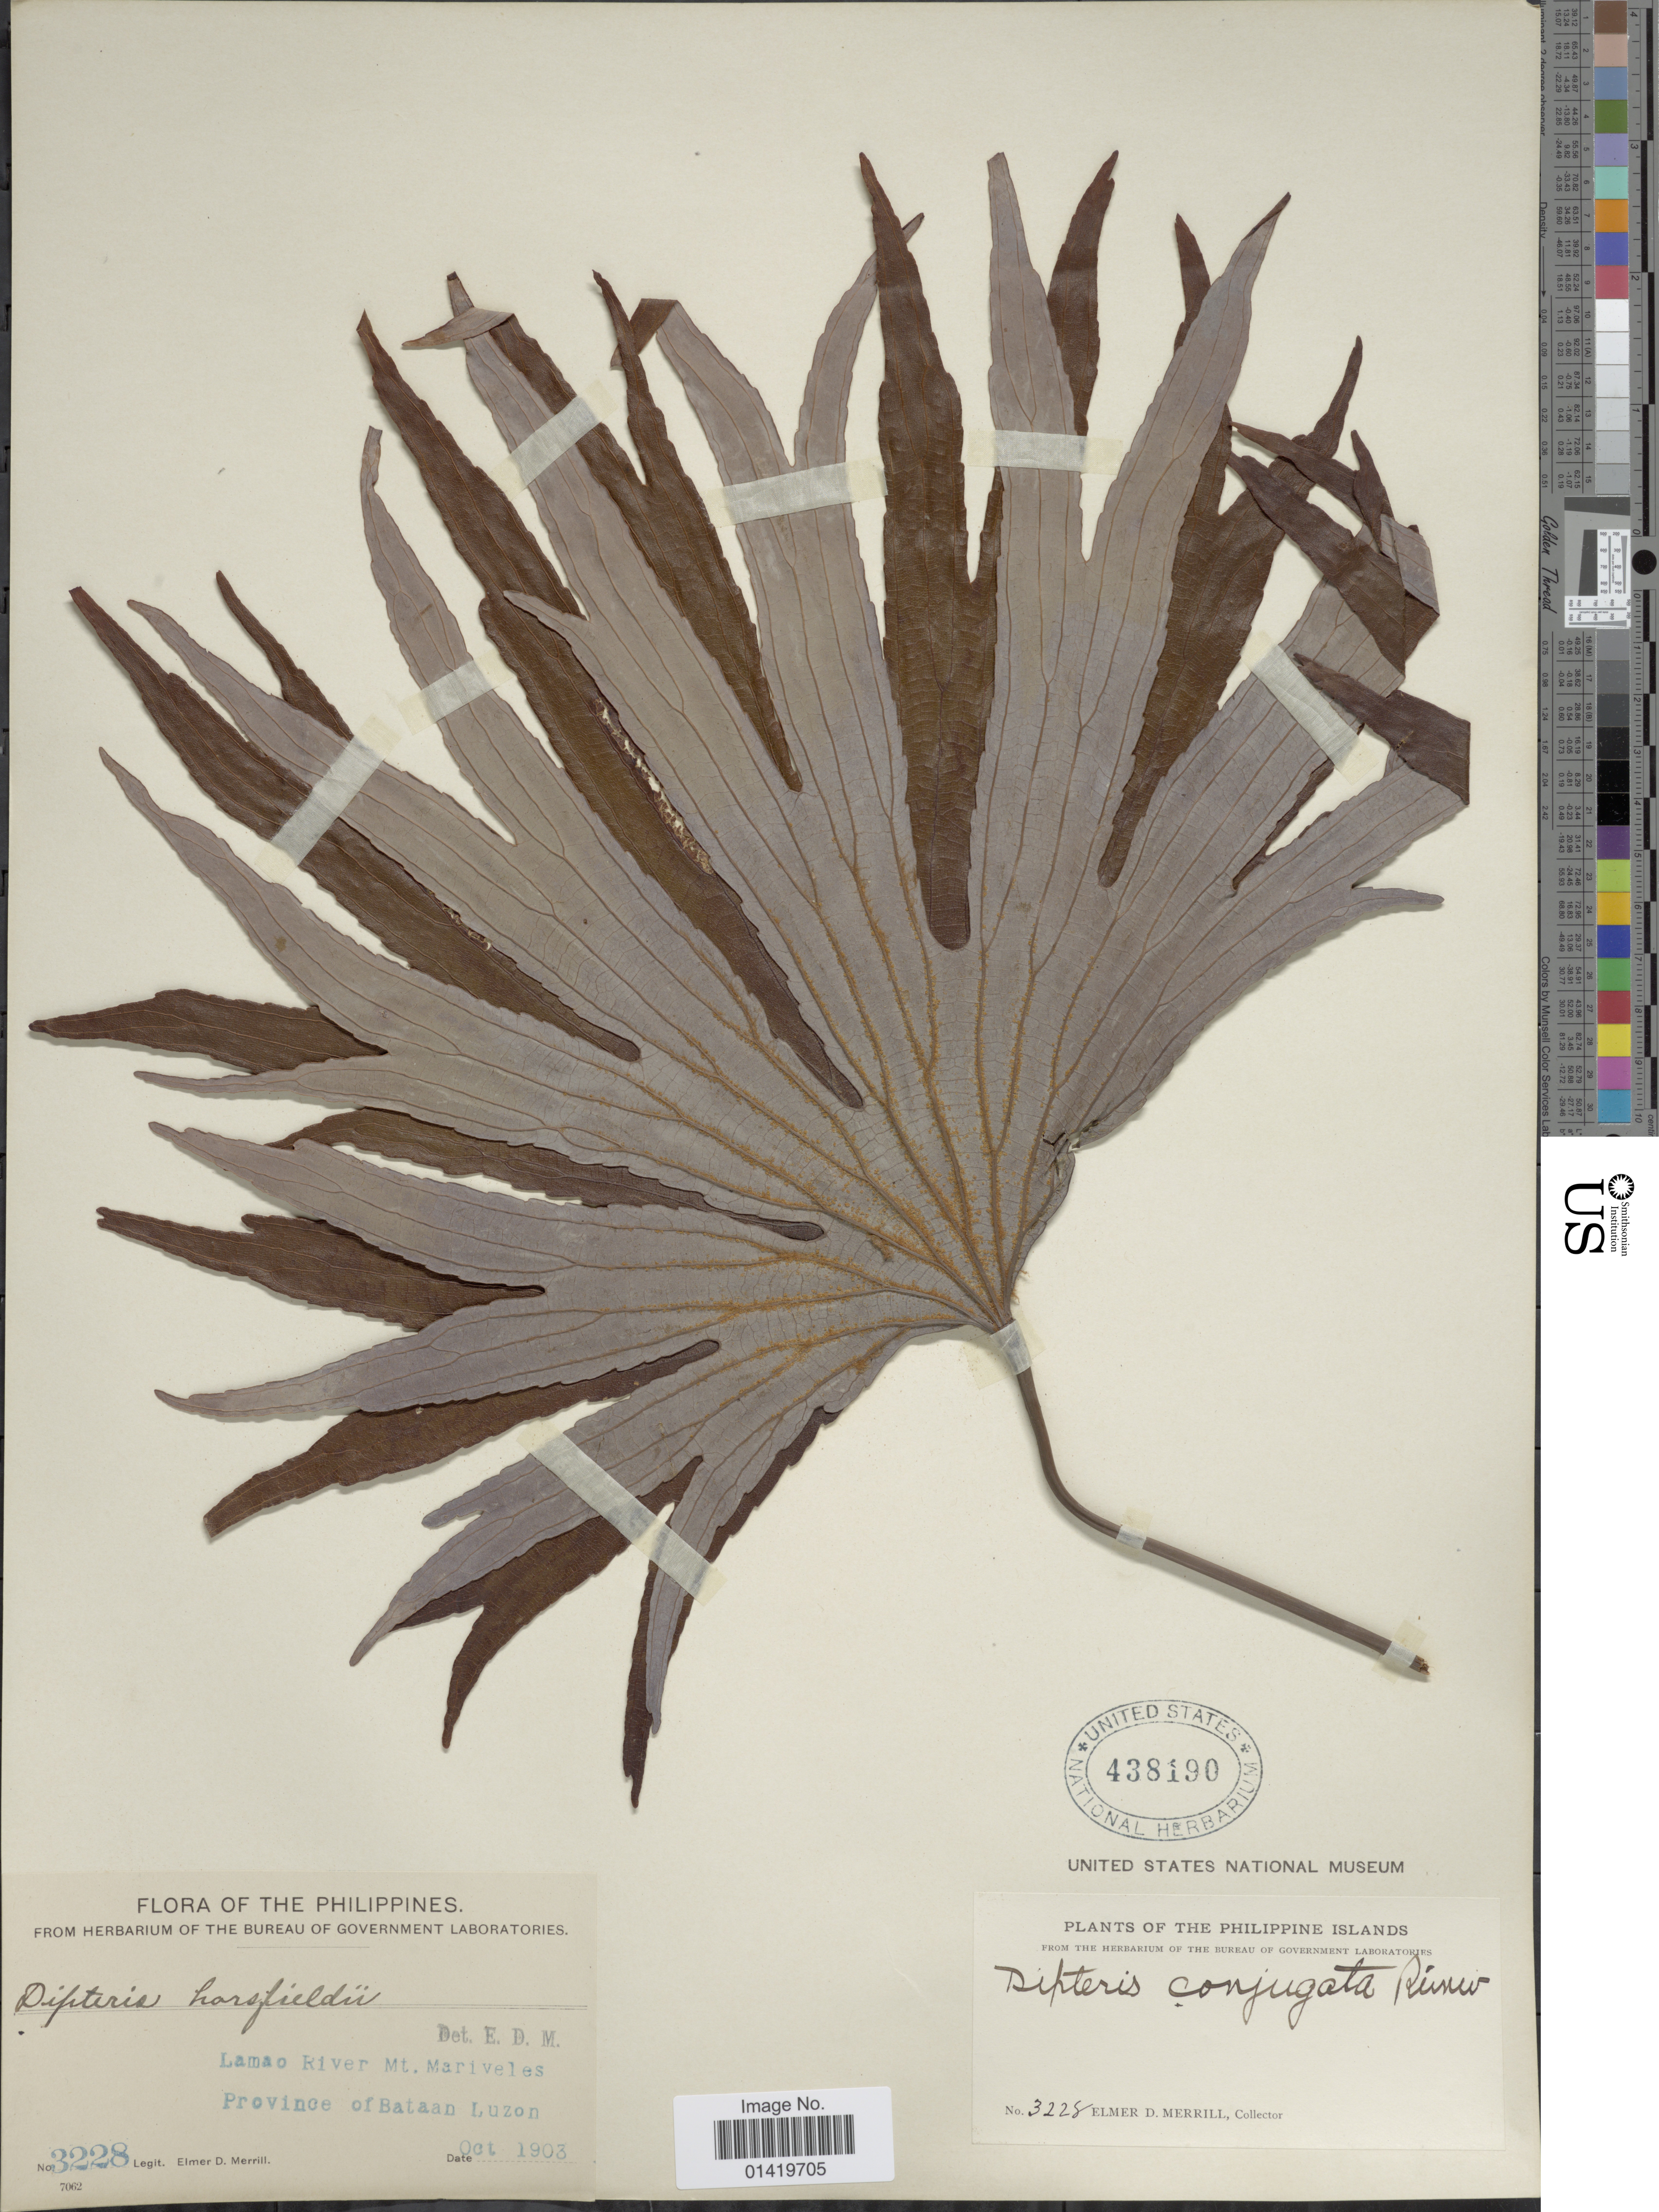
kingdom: Plantae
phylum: Tracheophyta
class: Polypodiopsida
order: Gleicheniales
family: Dipteridaceae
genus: Dipteris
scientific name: Dipteris conjugata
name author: Reinw.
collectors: E. Merrill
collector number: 3228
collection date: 1903-10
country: Philippines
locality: Lamao river Mrt. Mariveles, province of Bataan Luzon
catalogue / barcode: US 438190